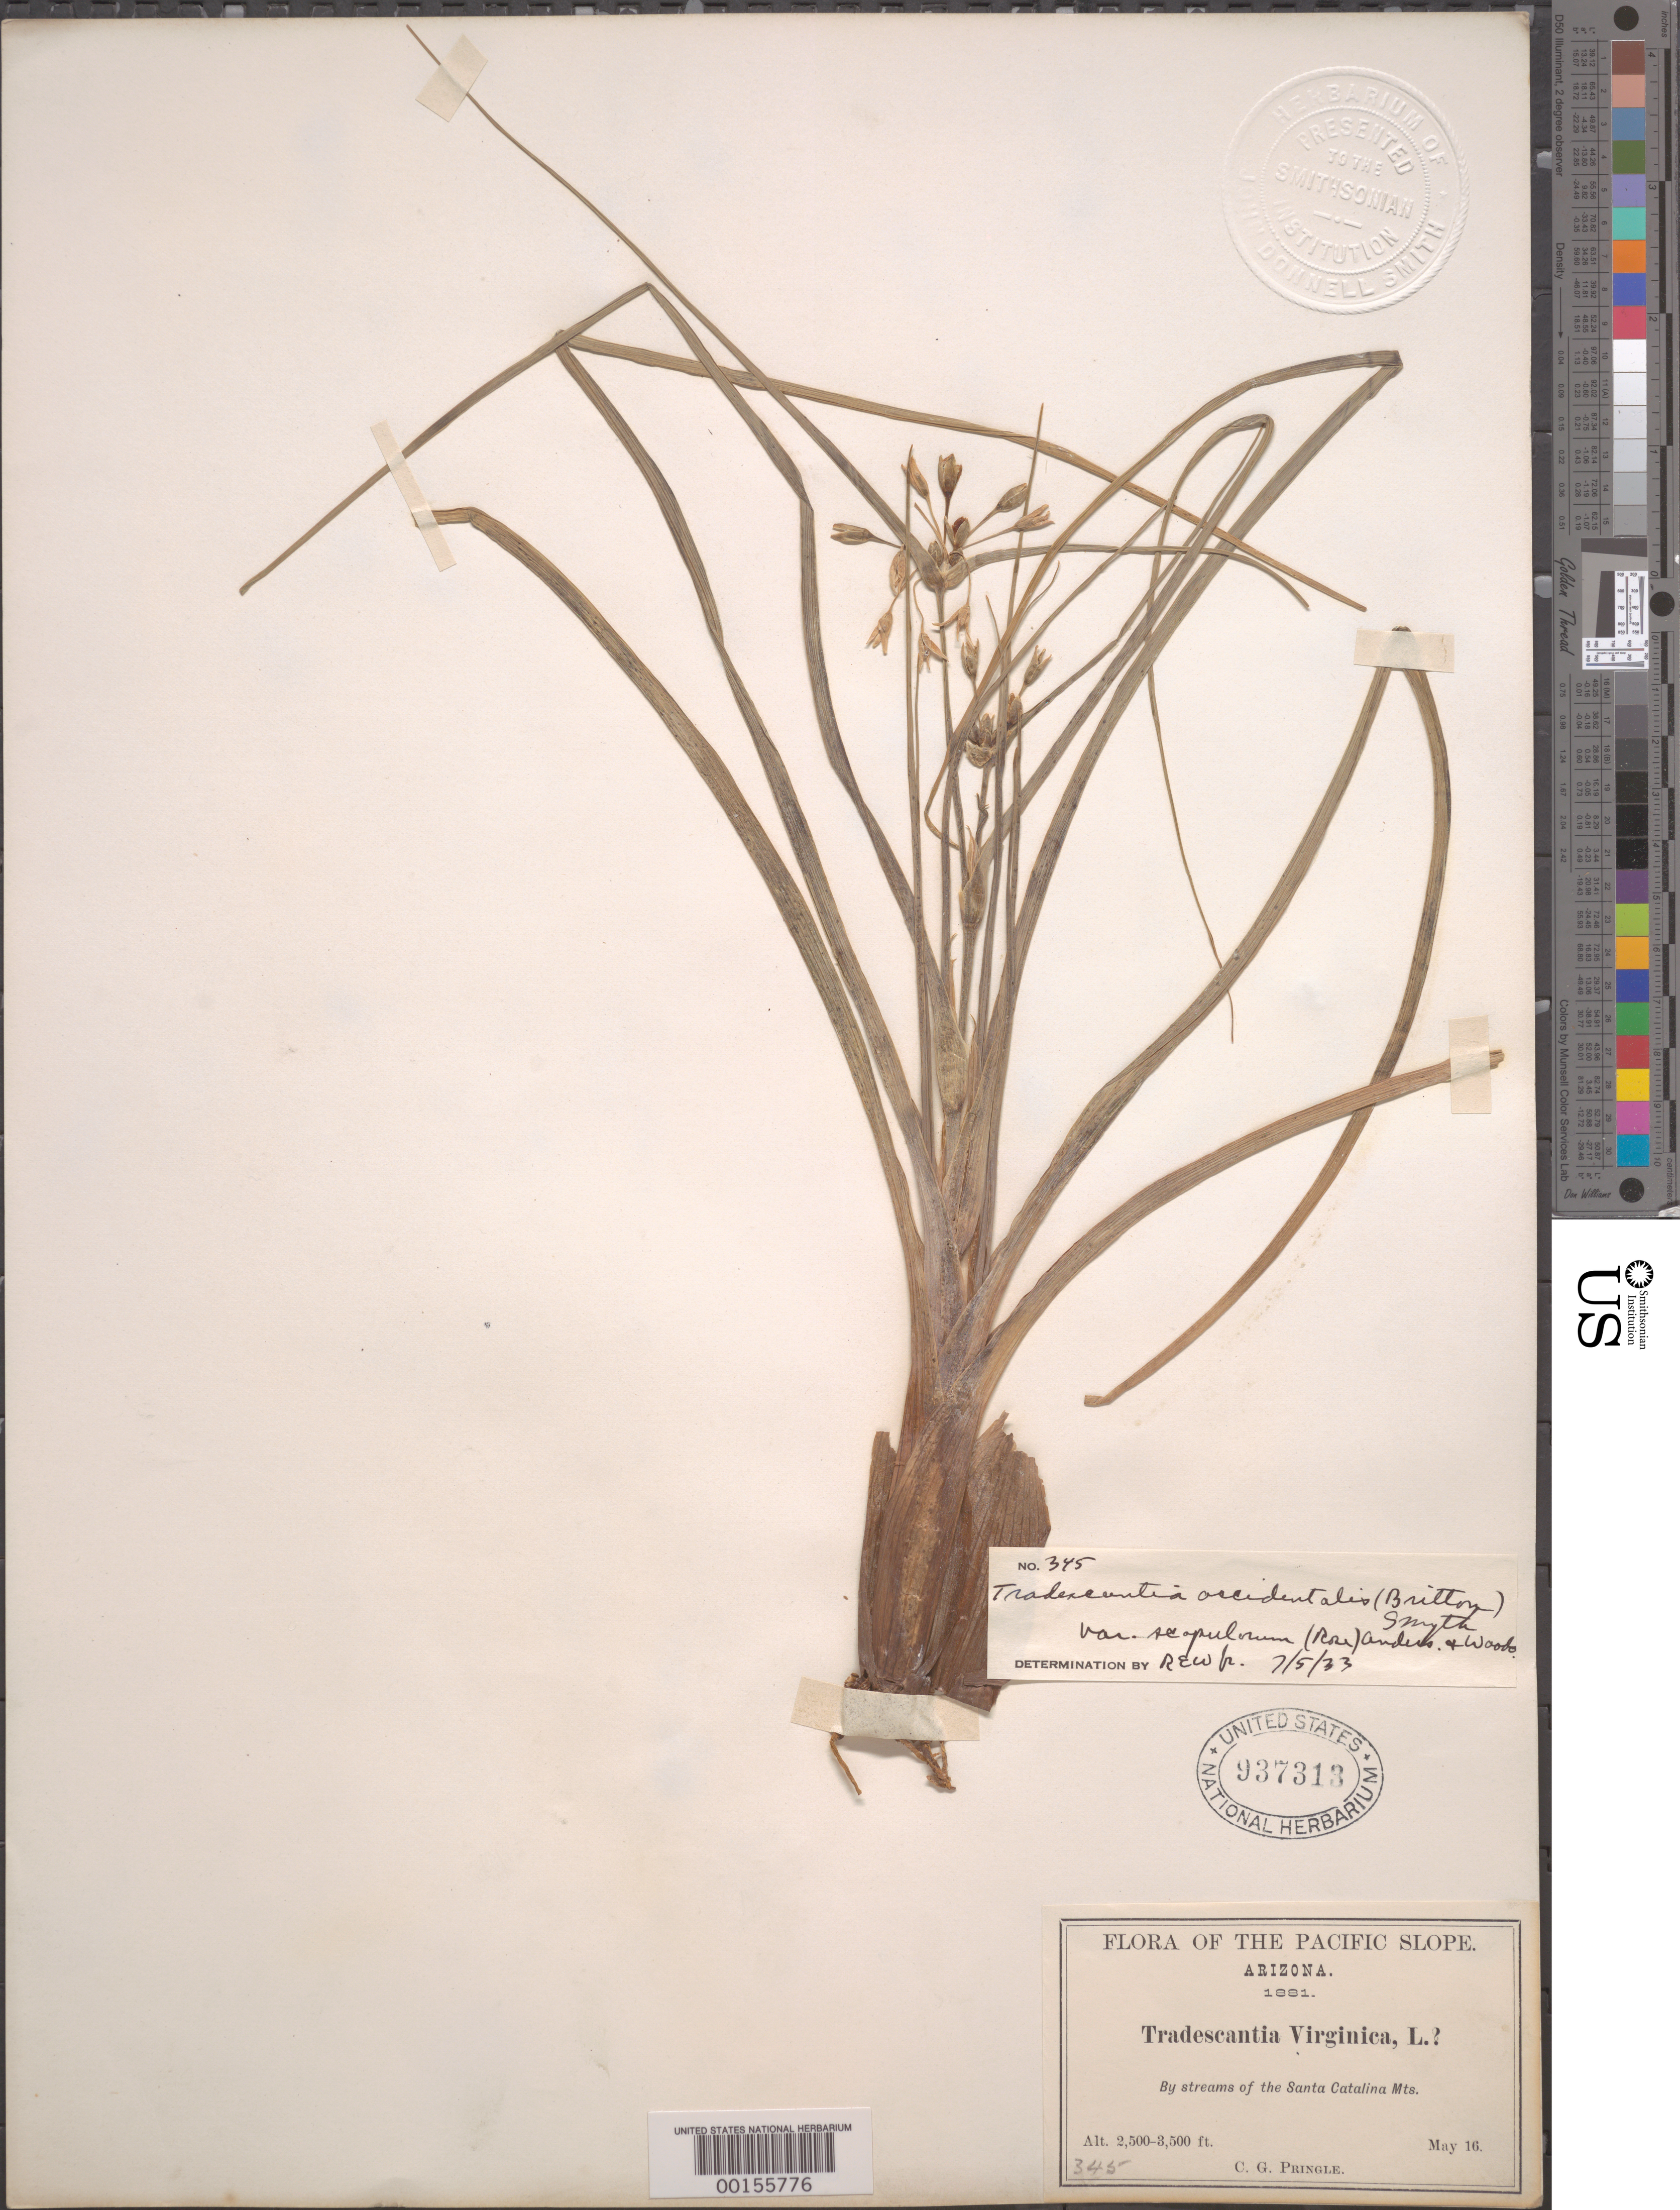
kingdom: Plantae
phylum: Tracheophyta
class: Liliopsida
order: Commelinales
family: Commelinaceae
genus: Tradescantia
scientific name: Tradescantia occidentalis var. scopulorum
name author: (Rose) E.S. Anderson & Woodson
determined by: Woodward, R. E.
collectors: C. G. Pringle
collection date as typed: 16 May 1881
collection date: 1881-05-16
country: United States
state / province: Arizona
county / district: Pima / Pinal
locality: Santa catalina mts.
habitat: Streambank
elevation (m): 763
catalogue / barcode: US 937313